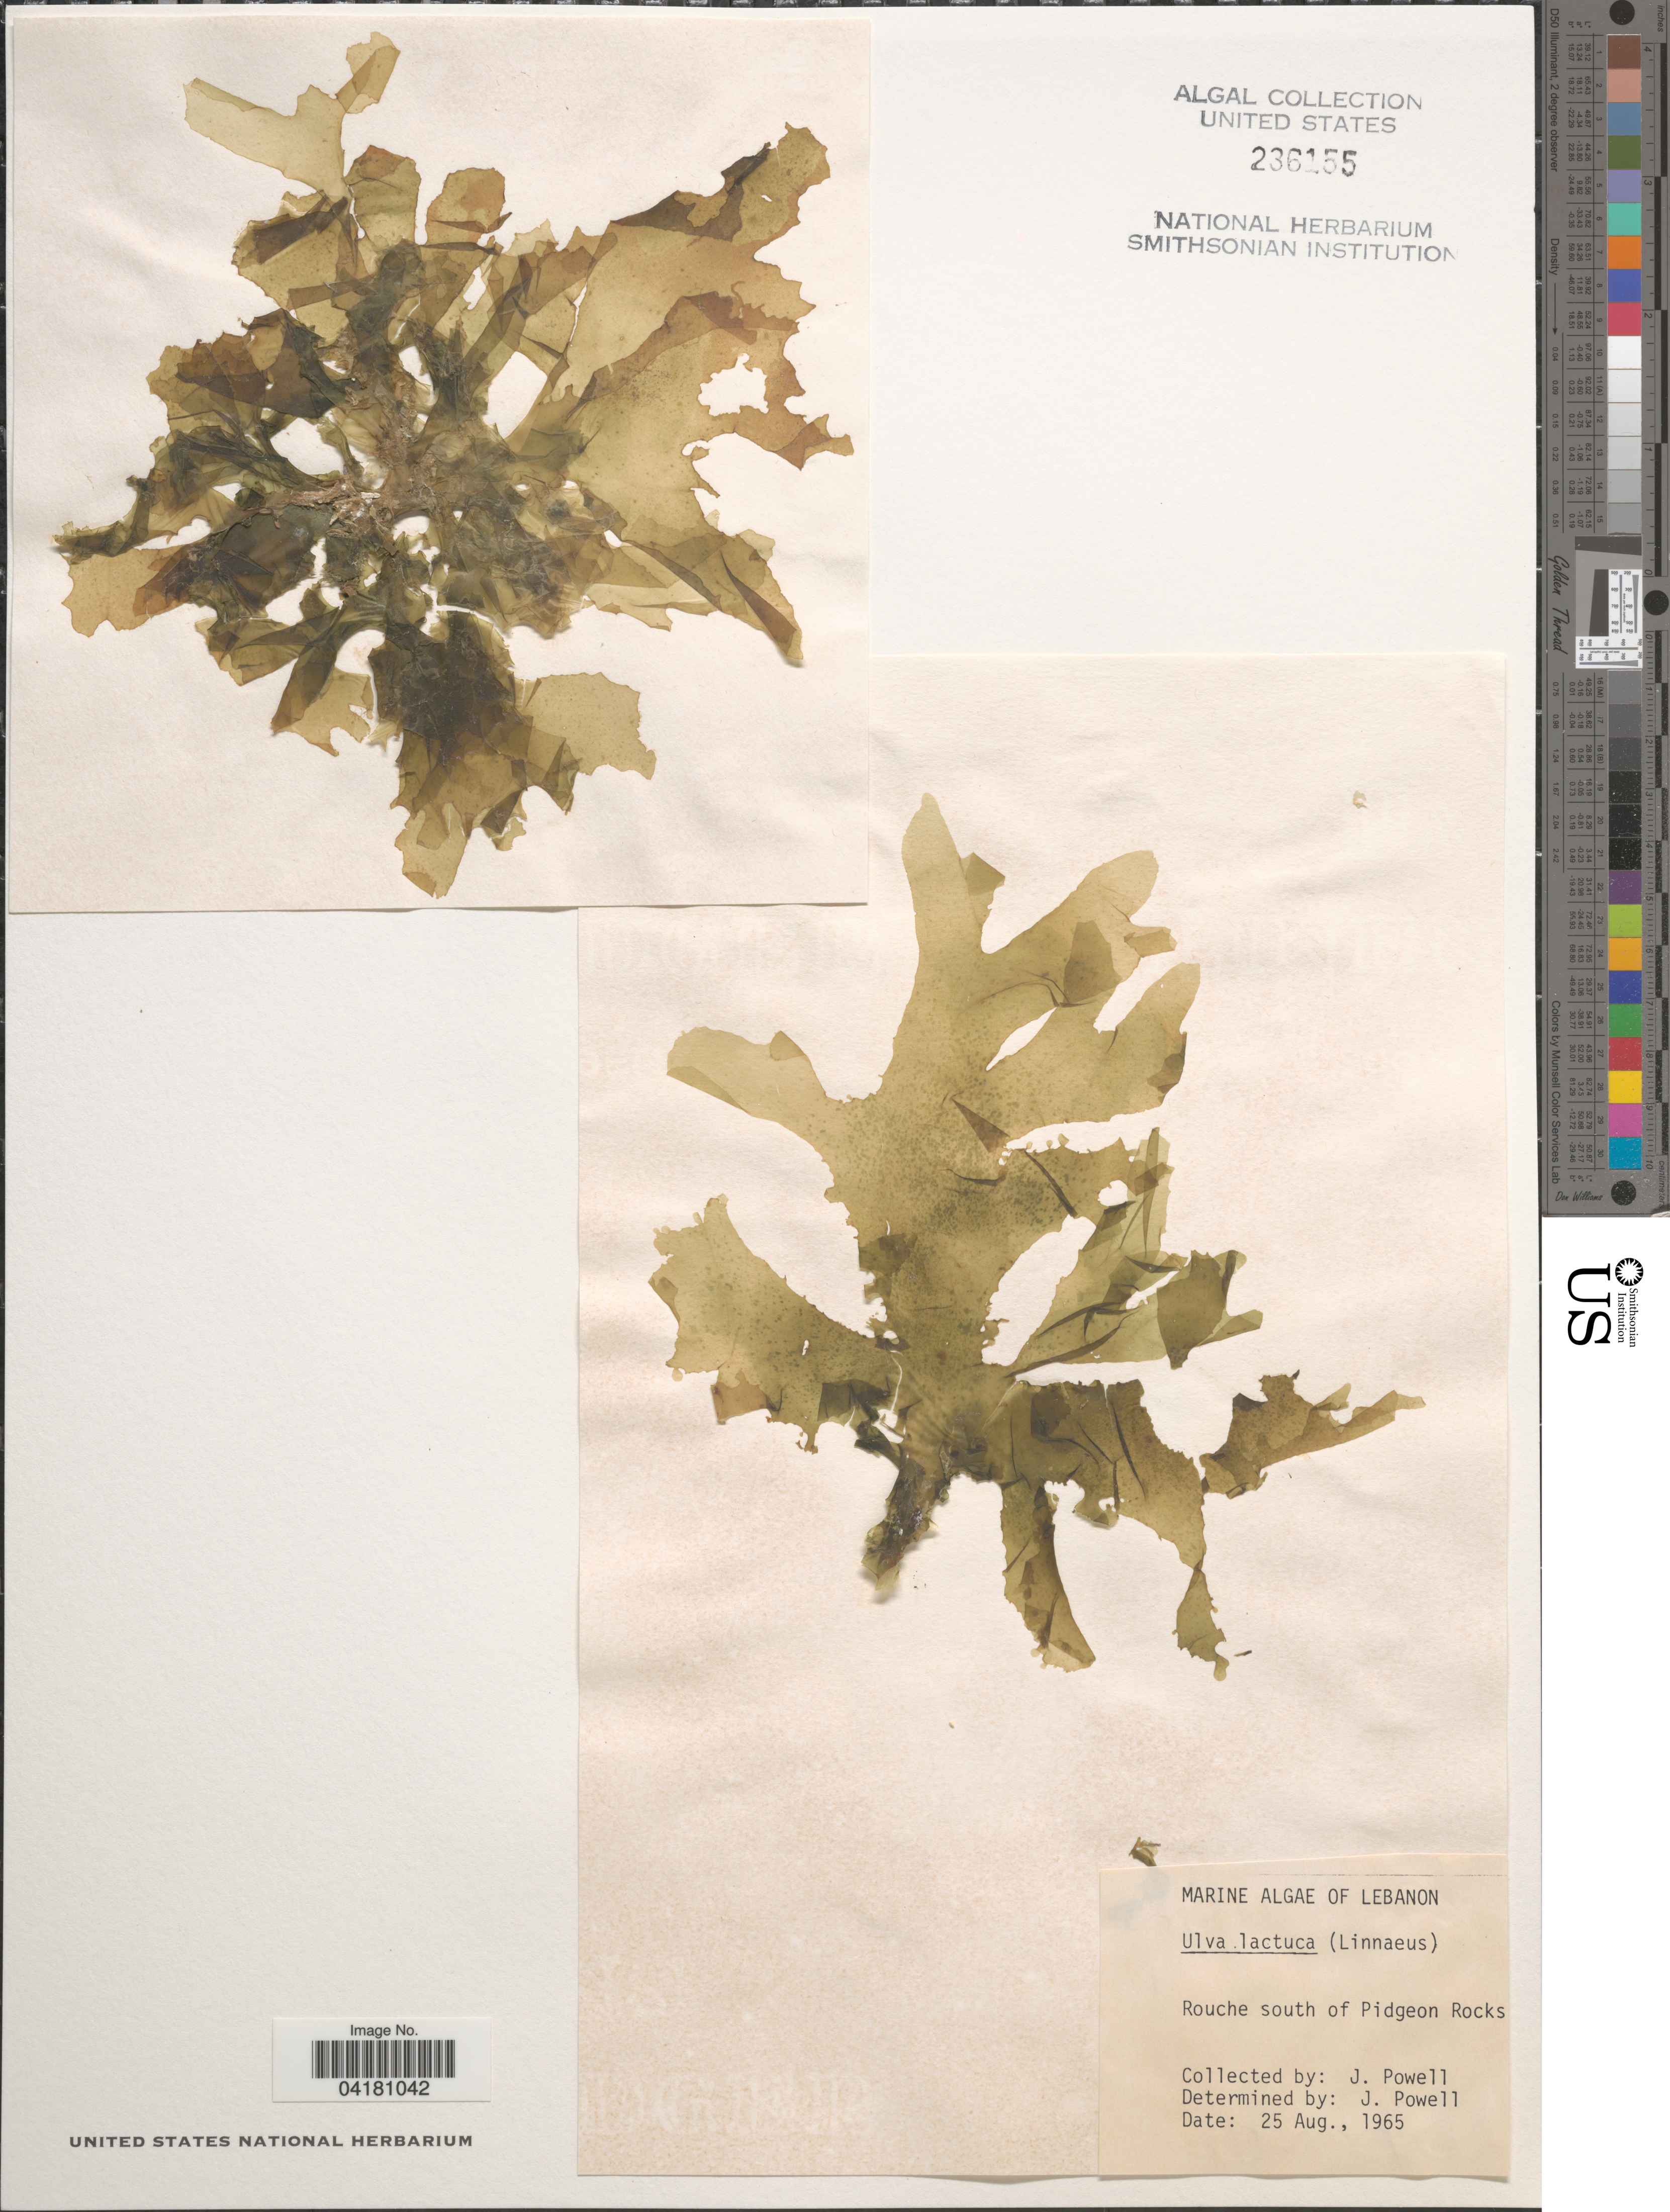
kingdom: Plantae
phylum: Chlorophyta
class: Ulvophyceae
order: Ulvales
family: Ulvaceae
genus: Ulva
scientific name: Ulva lactuca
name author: L.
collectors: J. Powell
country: Lebanon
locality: Rouche south of Pidgeon Rocks.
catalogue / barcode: US 236155